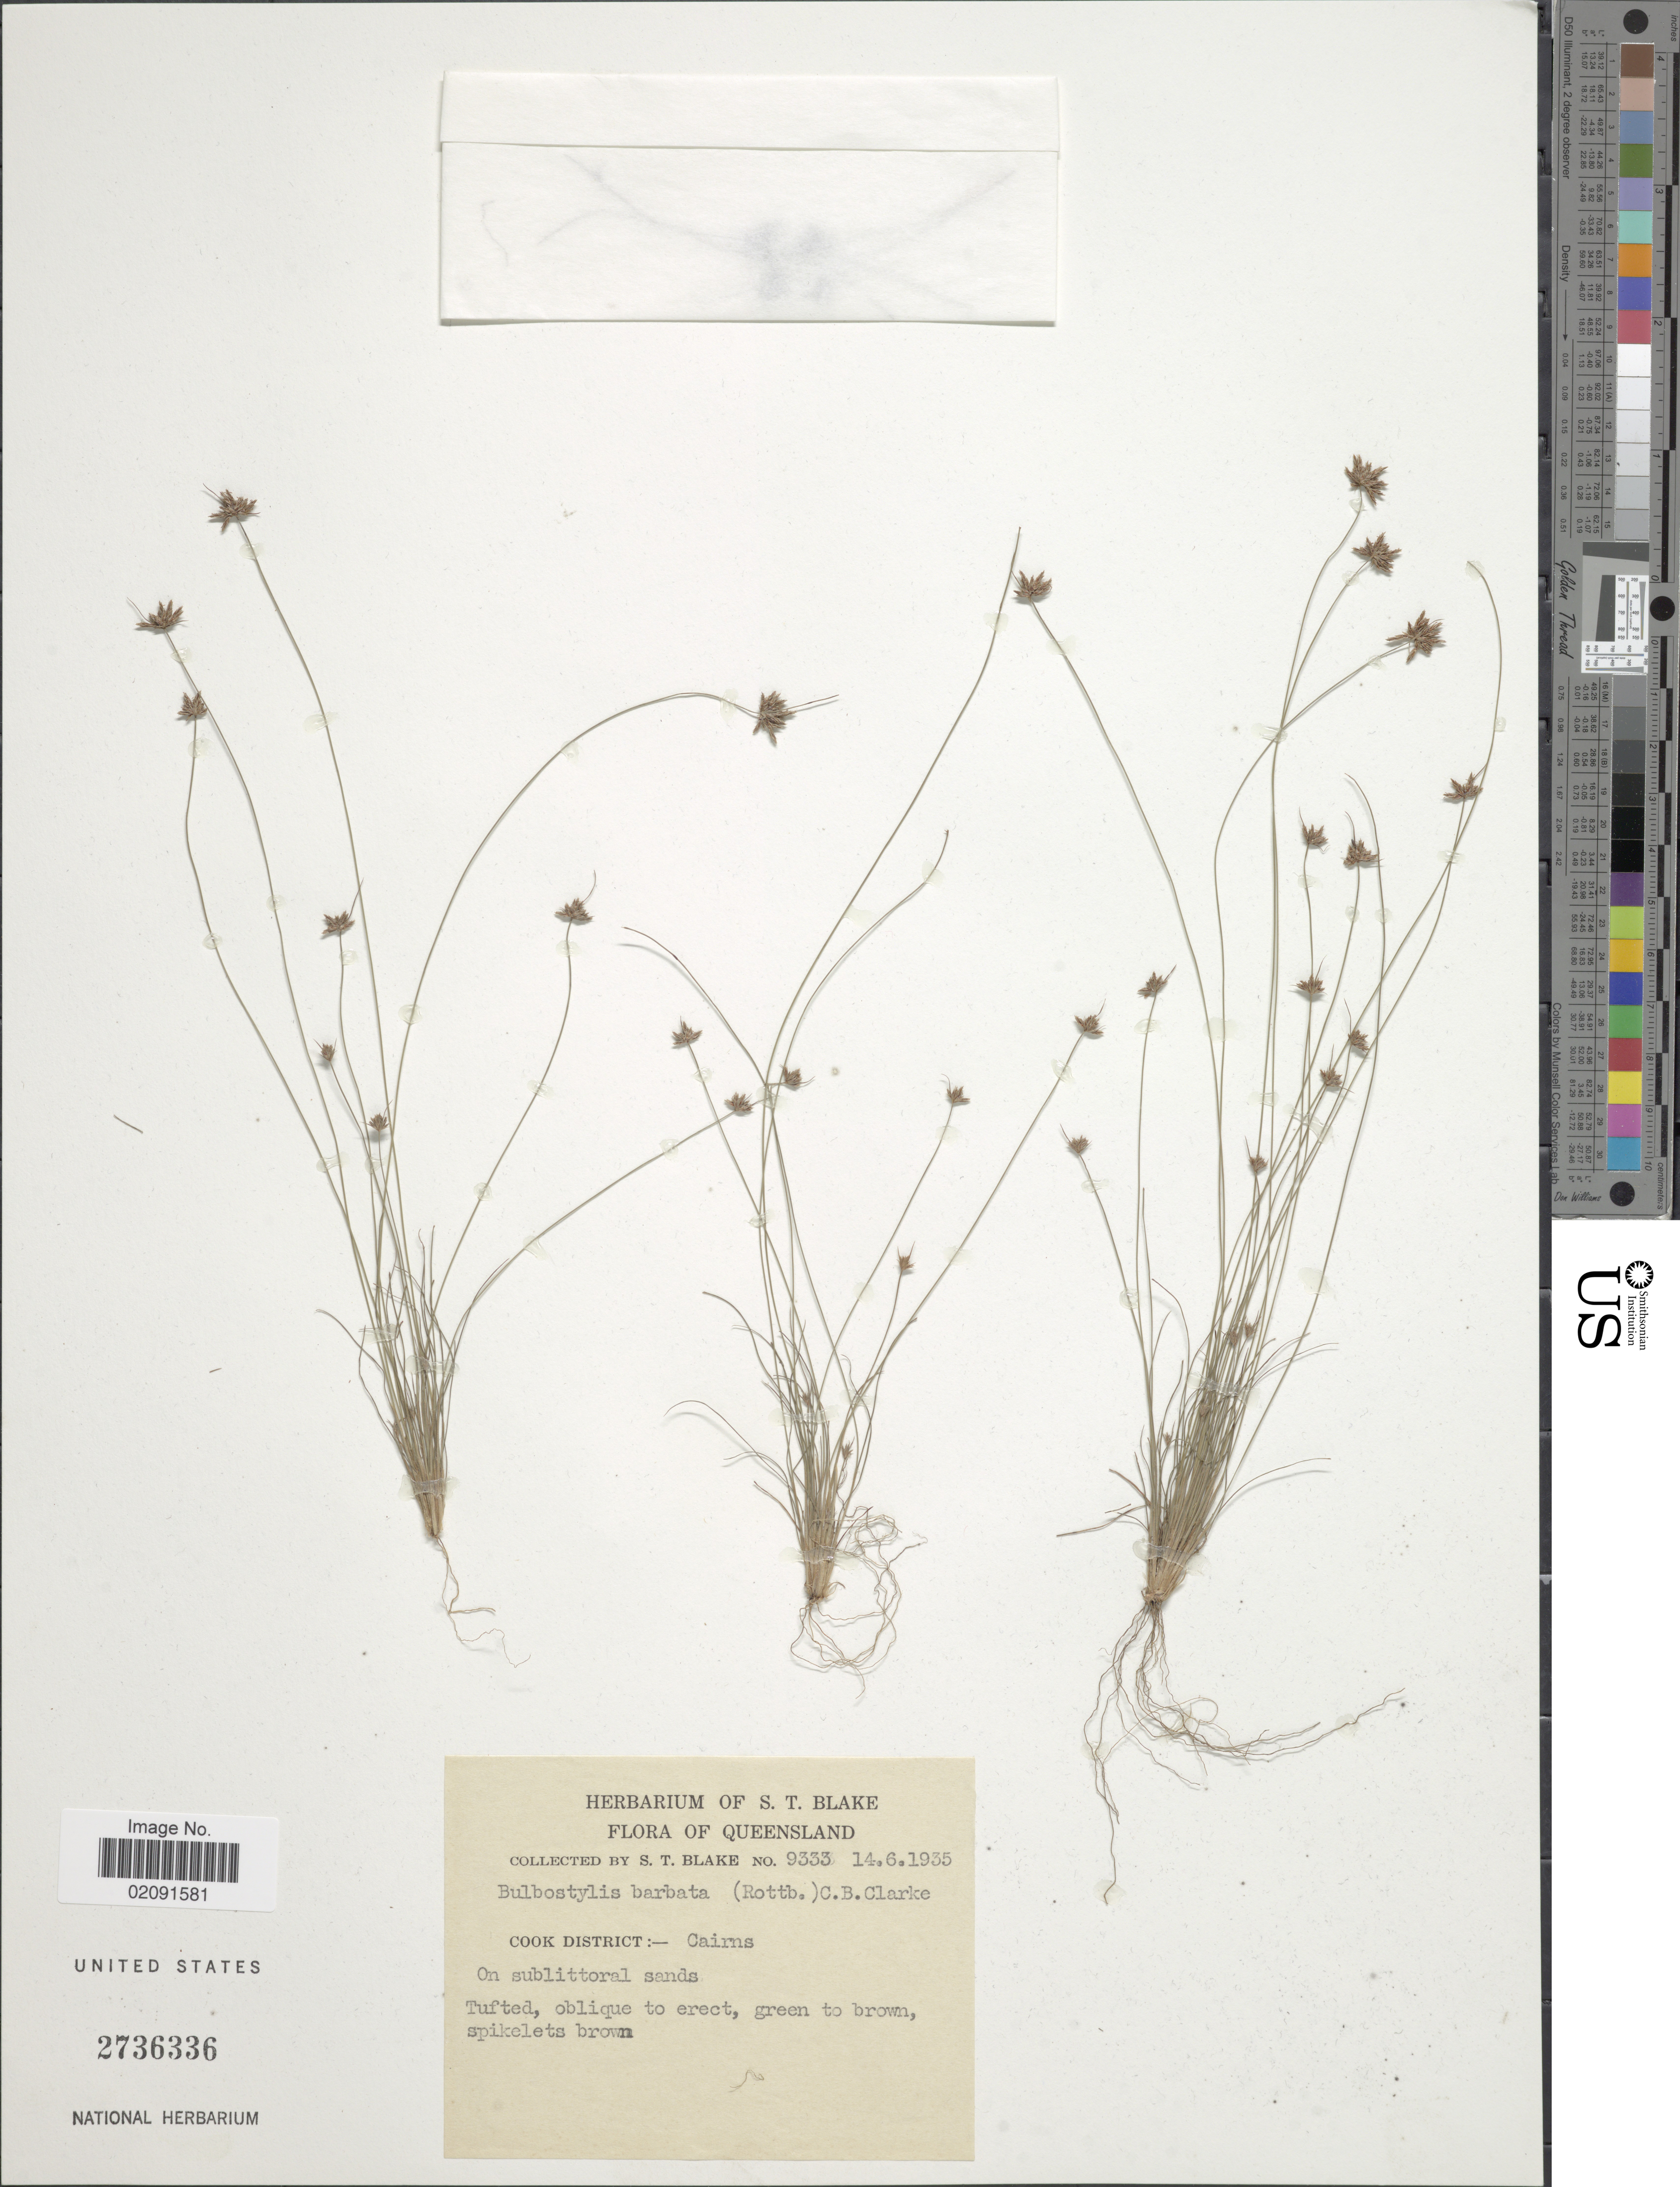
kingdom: Plantae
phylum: Tracheophyta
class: Liliopsida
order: Poales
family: Cyperaceae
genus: Bulbostylis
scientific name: Bulbostylis barbata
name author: (Rottb.) C.B. Clarke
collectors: S. T. Blake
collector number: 9333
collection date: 1935-06-14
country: Australia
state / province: Queensland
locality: Cook District:- Cairns, on sublittoral sands.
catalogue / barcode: US 2736336